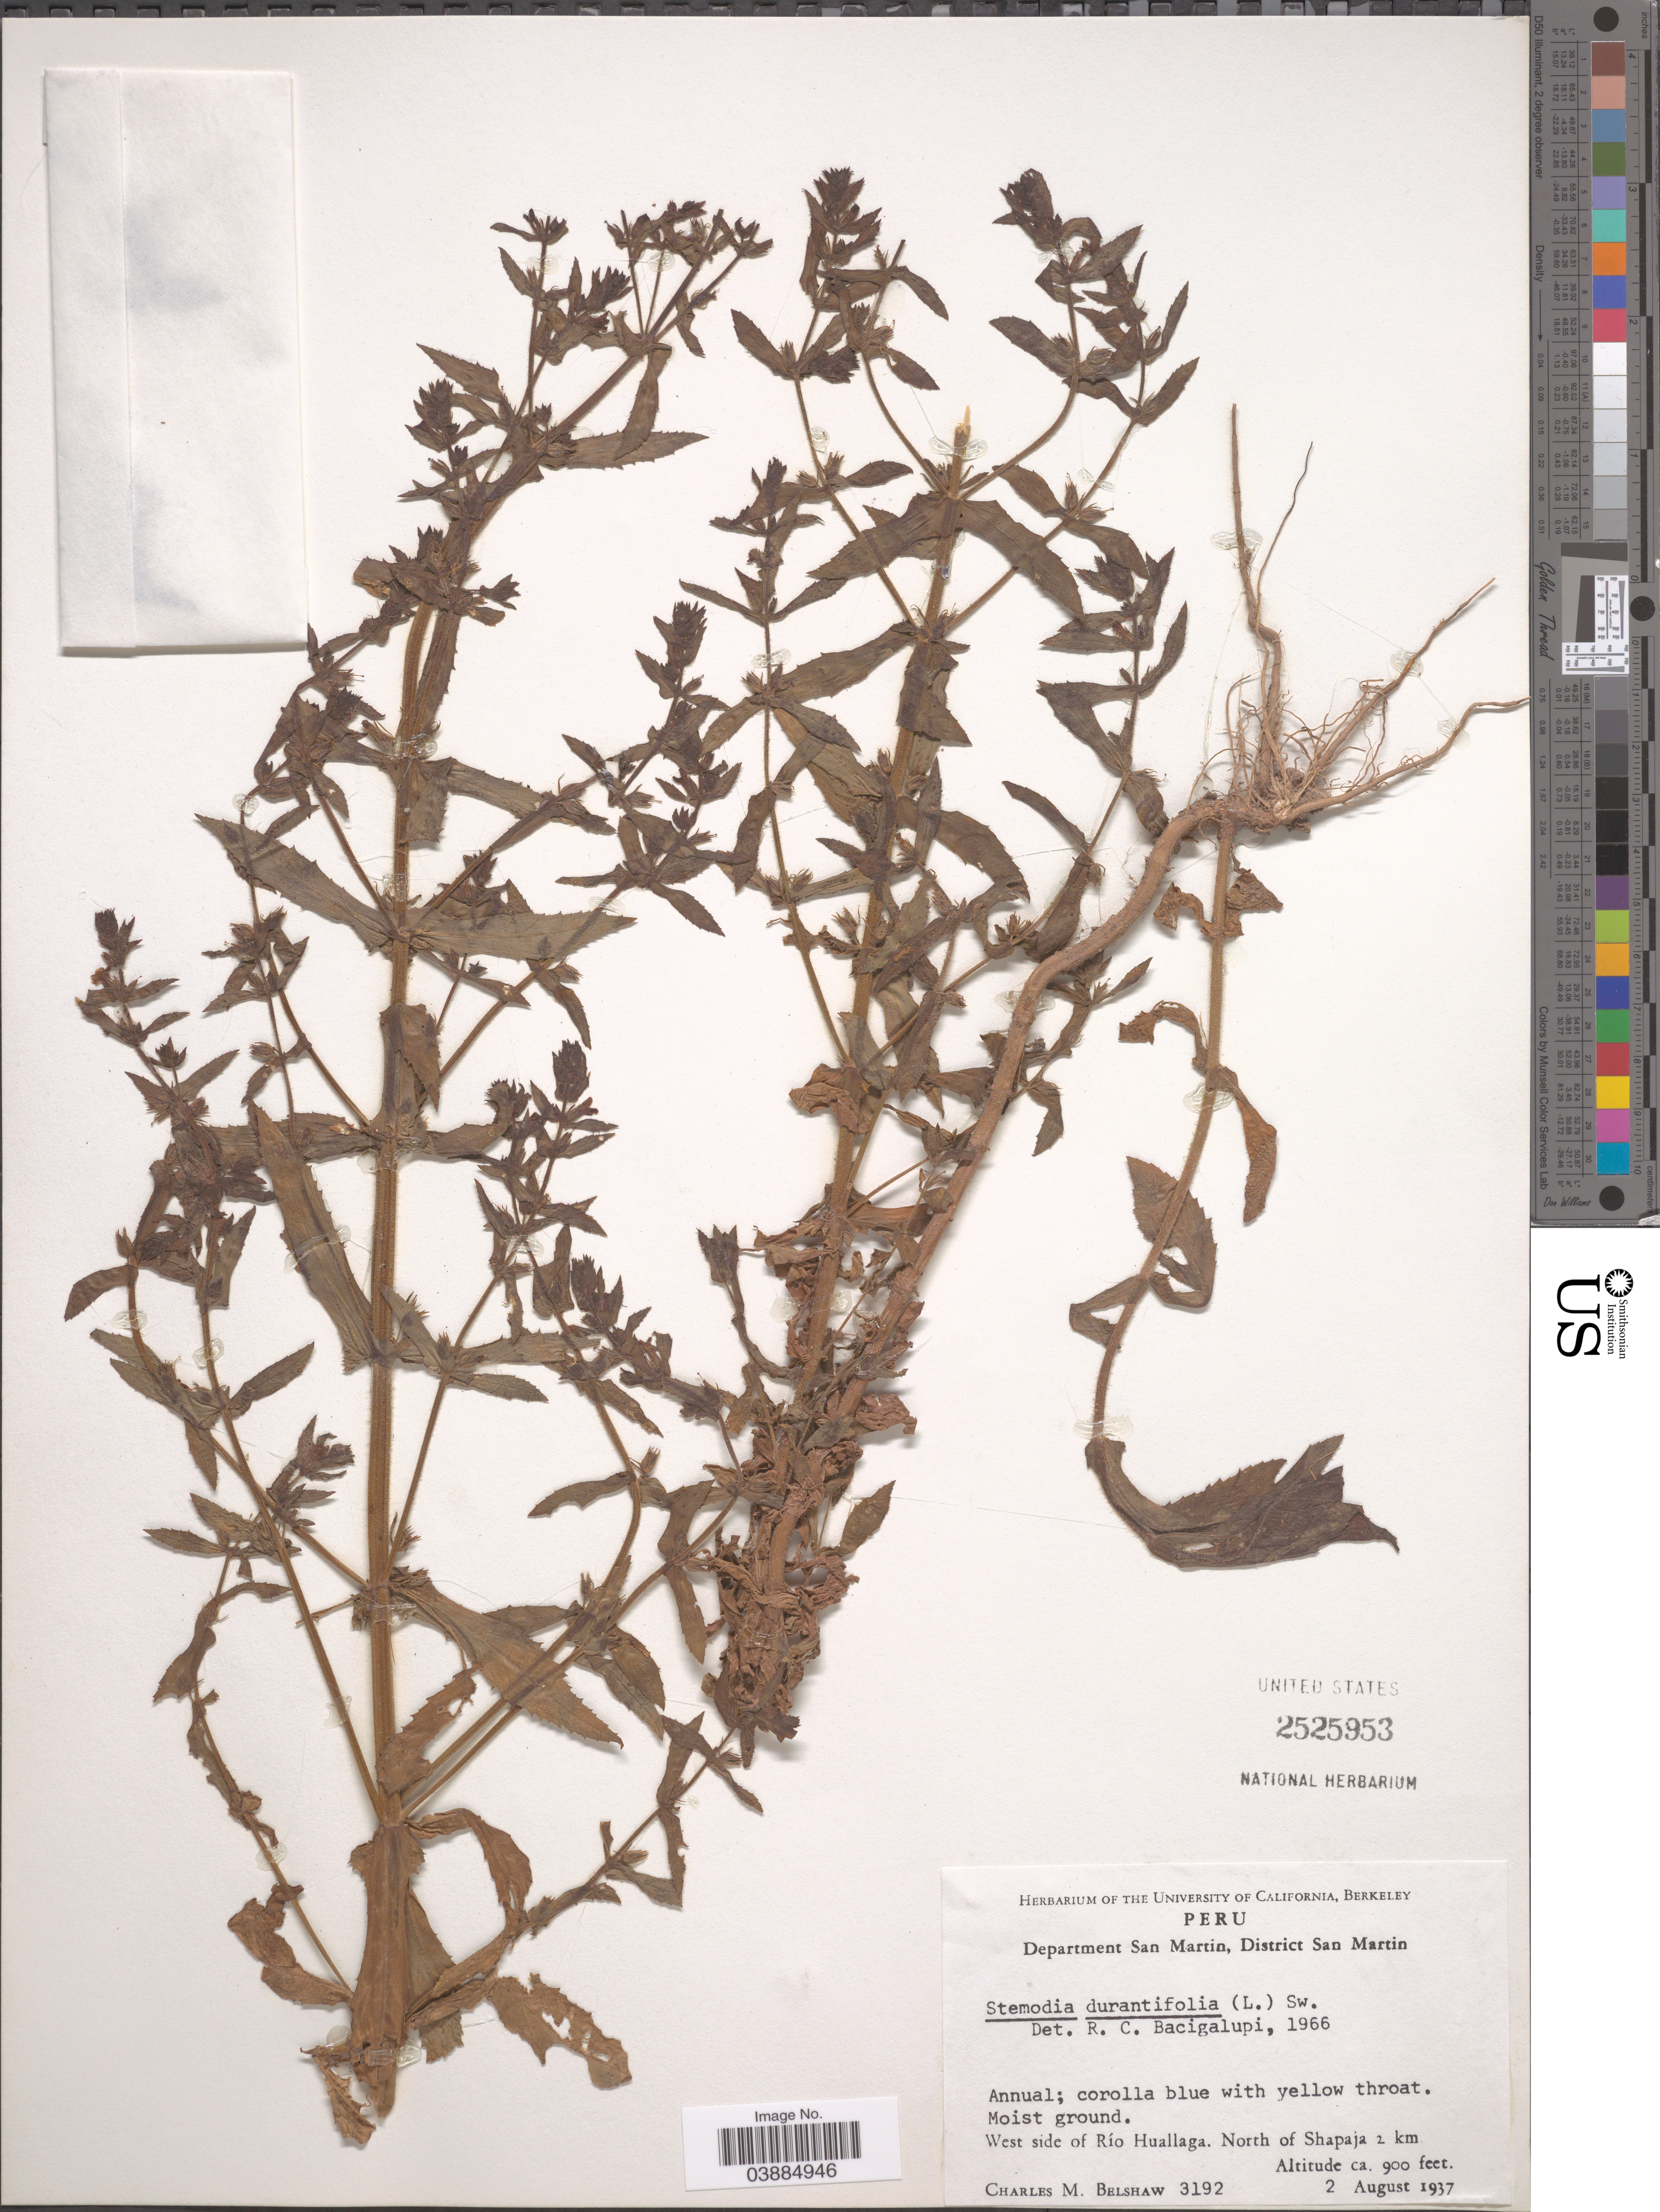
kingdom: Plantae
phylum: Tracheophyta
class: Magnoliopsida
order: Lamiales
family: Plantaginaceae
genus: Stemodia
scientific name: Stemodia durantifolia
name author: (L.) Sw.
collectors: C. Shaw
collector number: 3192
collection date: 1937-08-02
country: Peru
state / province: San Martín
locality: Department San Martin, District San Martin. West side of Río Huallaga. North of Shapaja 2 km.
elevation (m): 274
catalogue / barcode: US 2525953